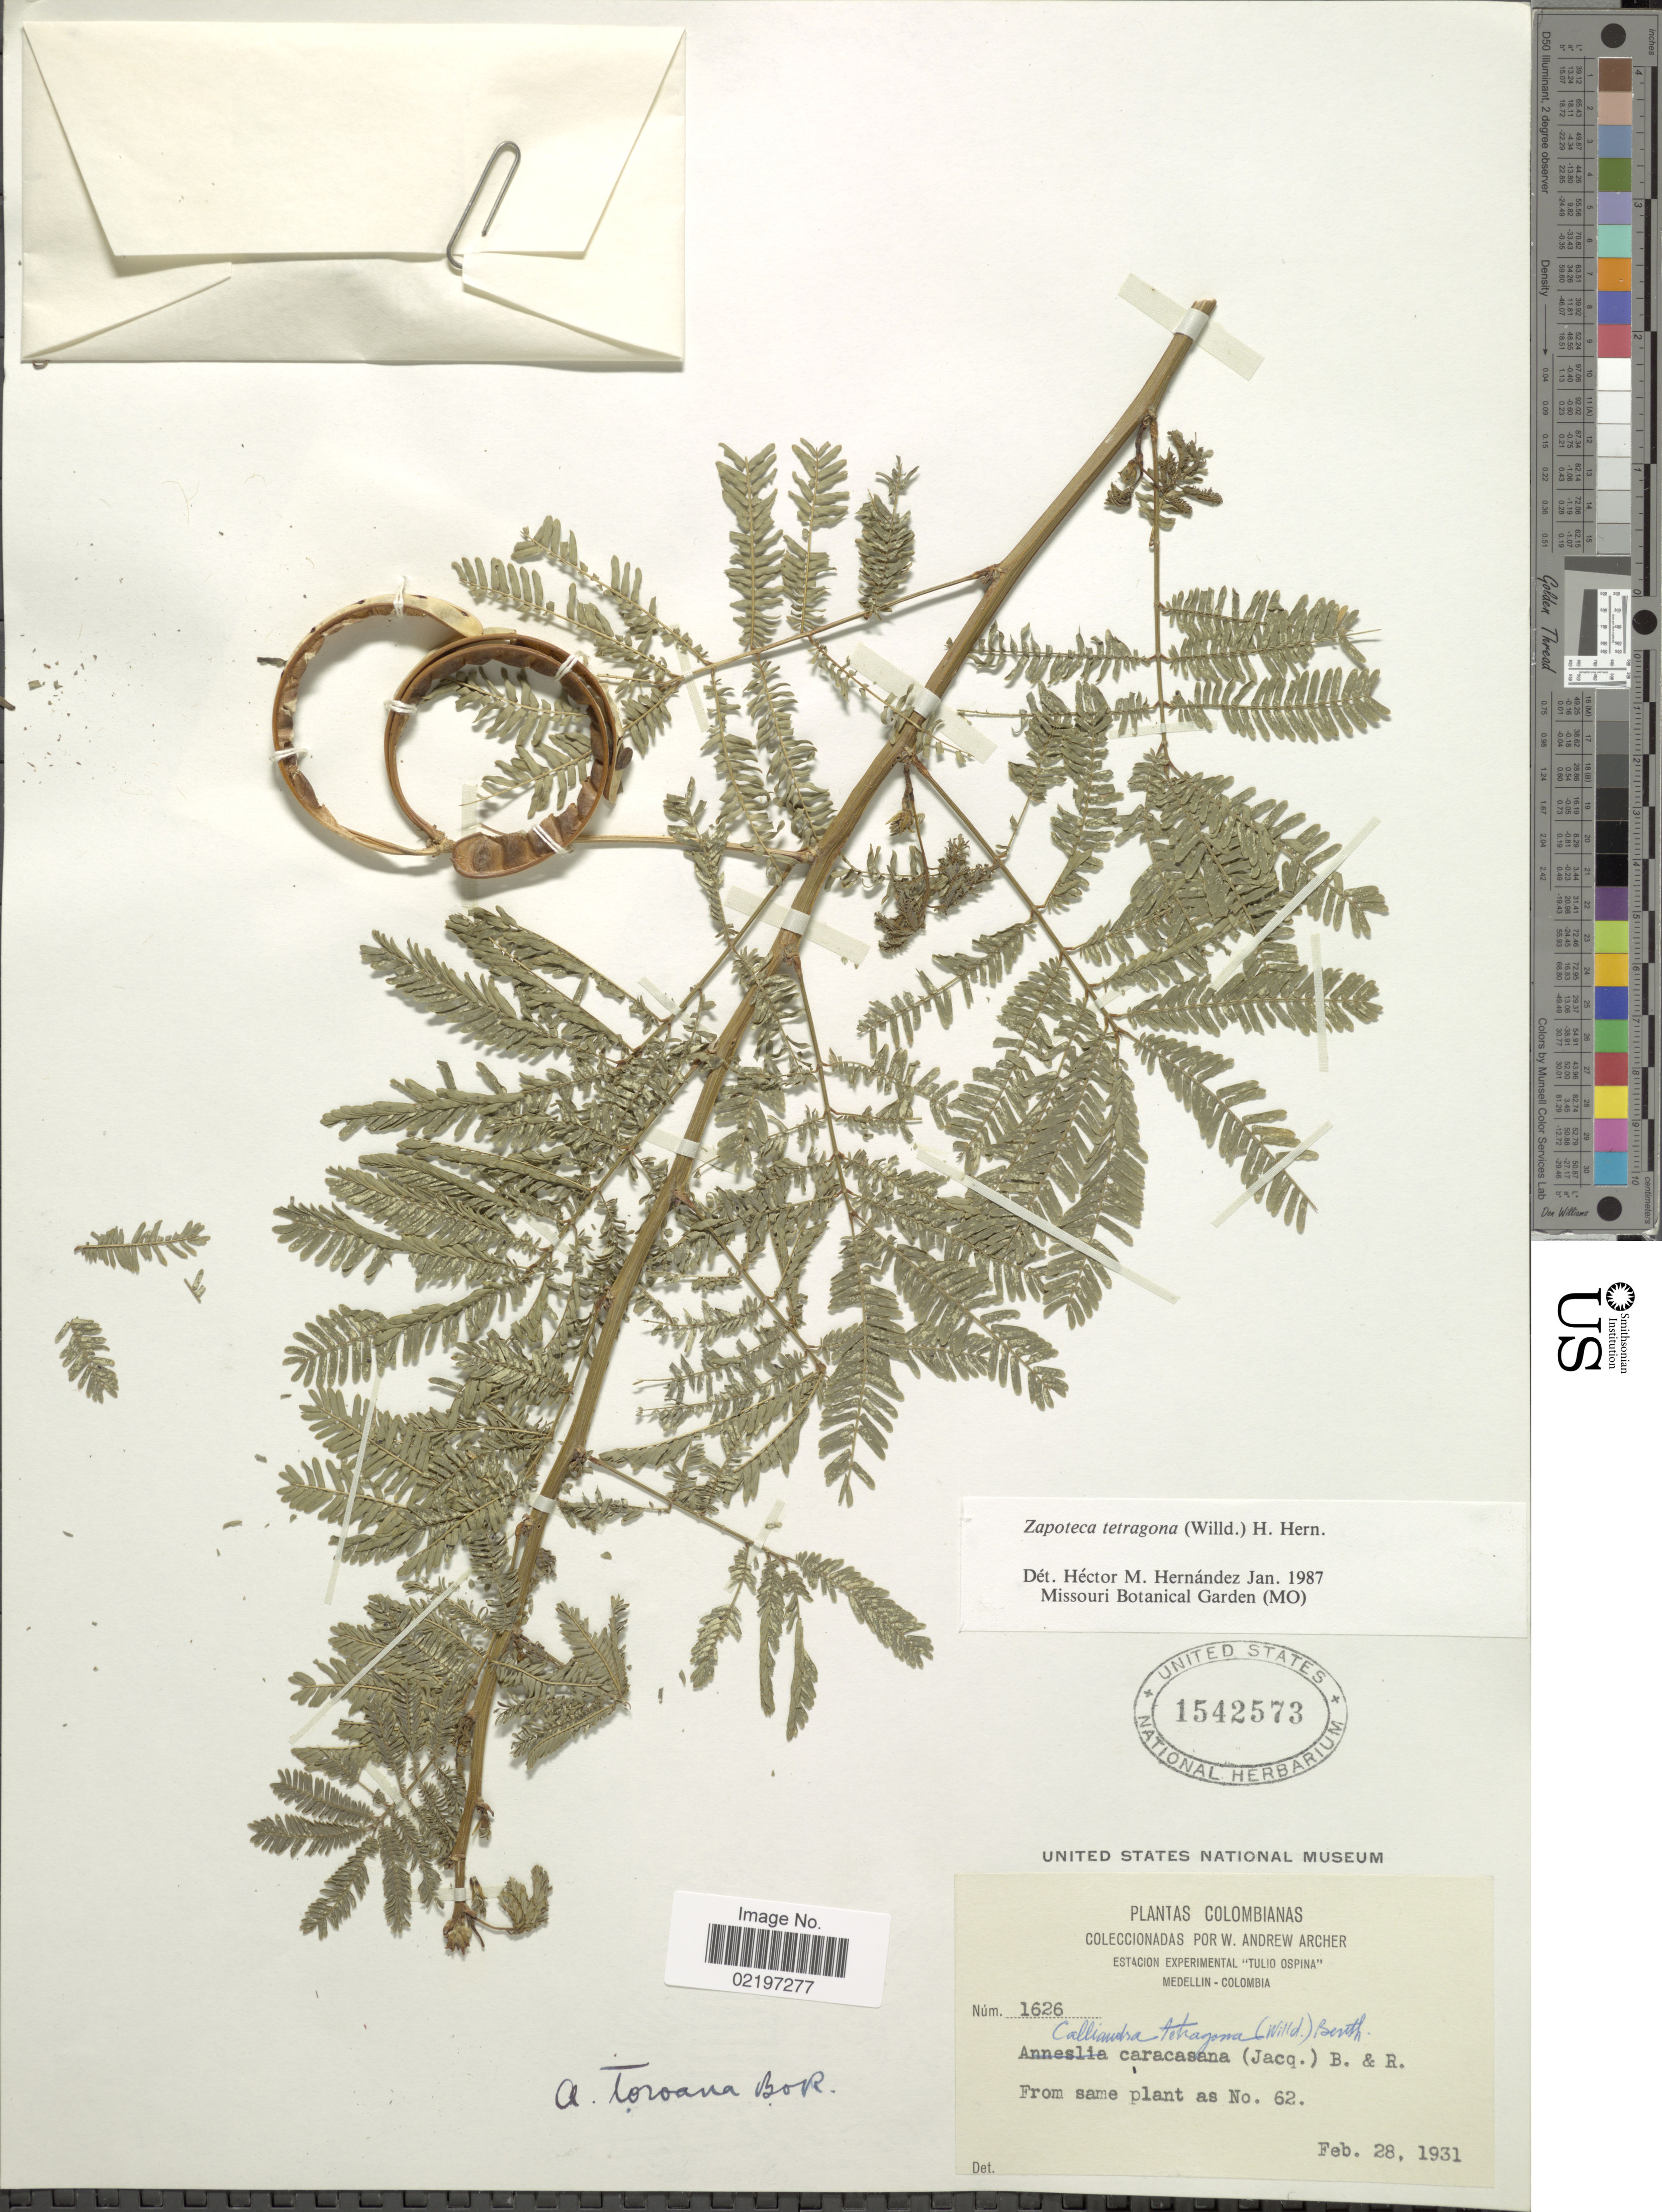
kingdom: Plantae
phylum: Tracheophyta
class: Magnoliopsida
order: Fabales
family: Fabaceae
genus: Zapoteca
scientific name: Zapoteca tetragona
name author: (Willd.) H.M. Hern.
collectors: W. A. Archer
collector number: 1626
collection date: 1931-02-28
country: Colombia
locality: Estacion Experimental "Tulio Ospina", Medellin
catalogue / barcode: US 1542573